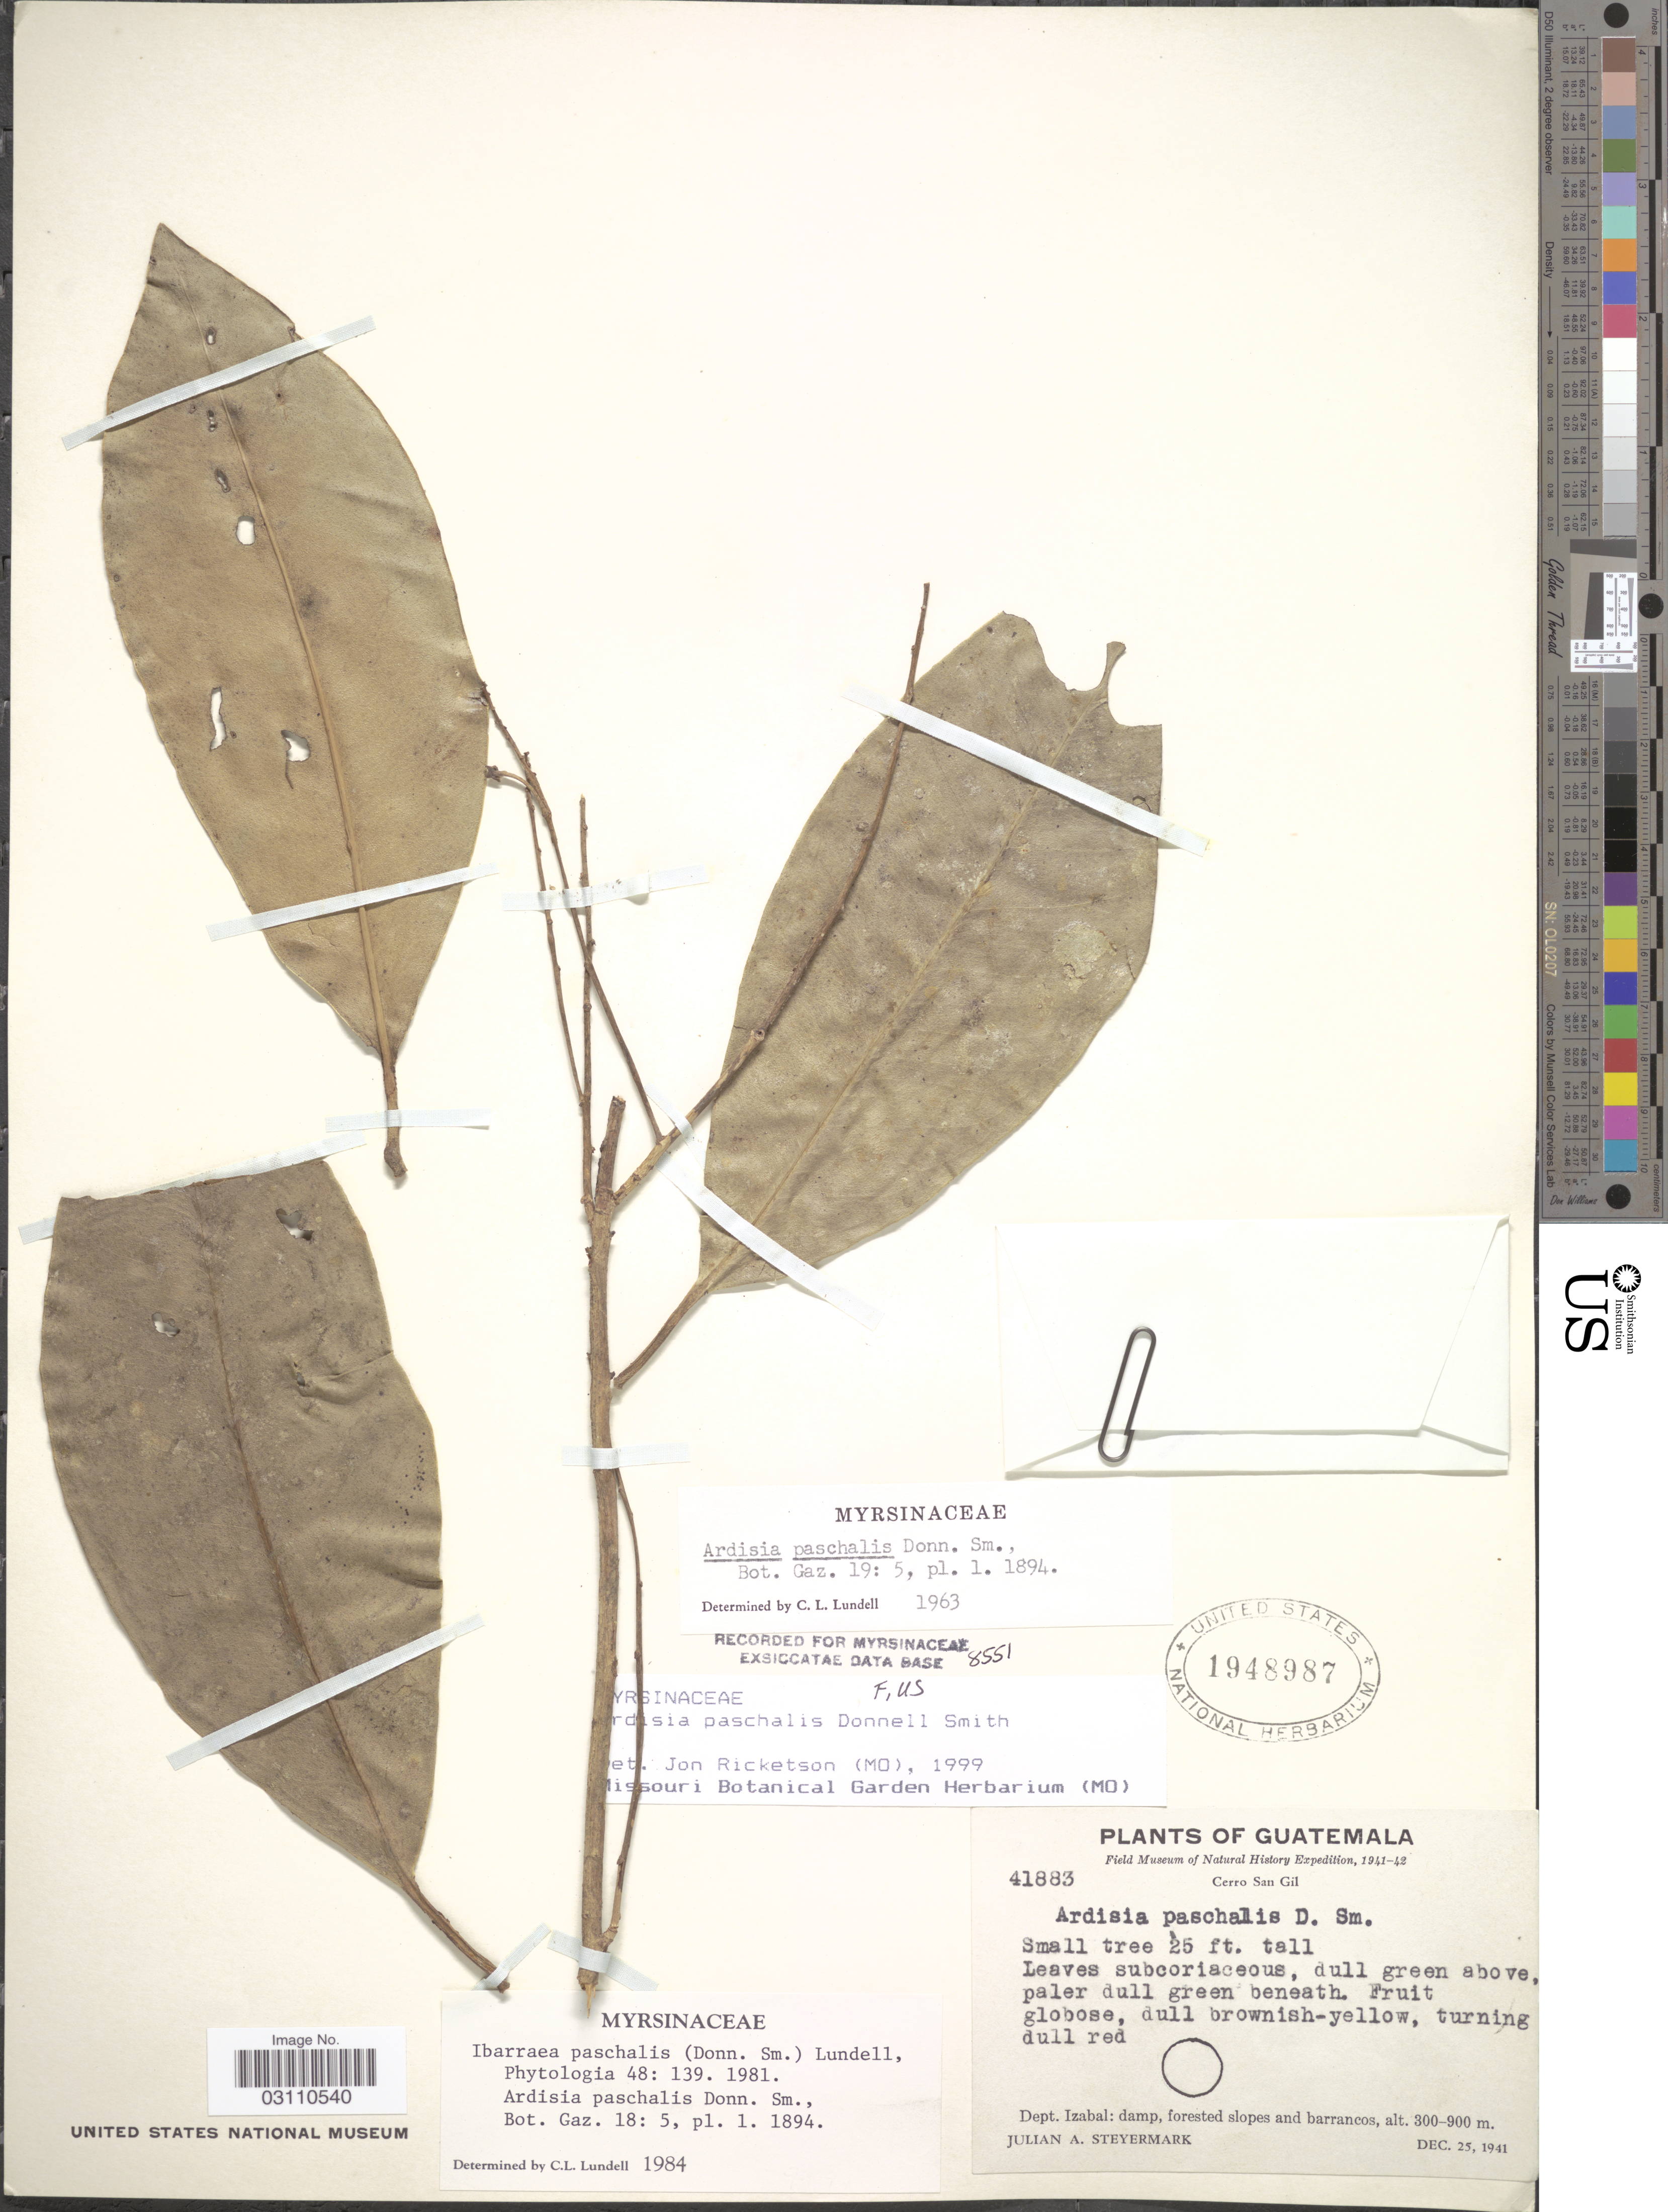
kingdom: Plantae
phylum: Tracheophyta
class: Magnoliopsida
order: Ericales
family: Primulaceae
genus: Ardisia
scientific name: Ardisia paschalis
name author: Donn. Sm.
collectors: J. Steyermark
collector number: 41883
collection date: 1941-12-25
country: Guatemala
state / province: Izabal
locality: Dept. Izabal.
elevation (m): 300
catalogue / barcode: US 1948987